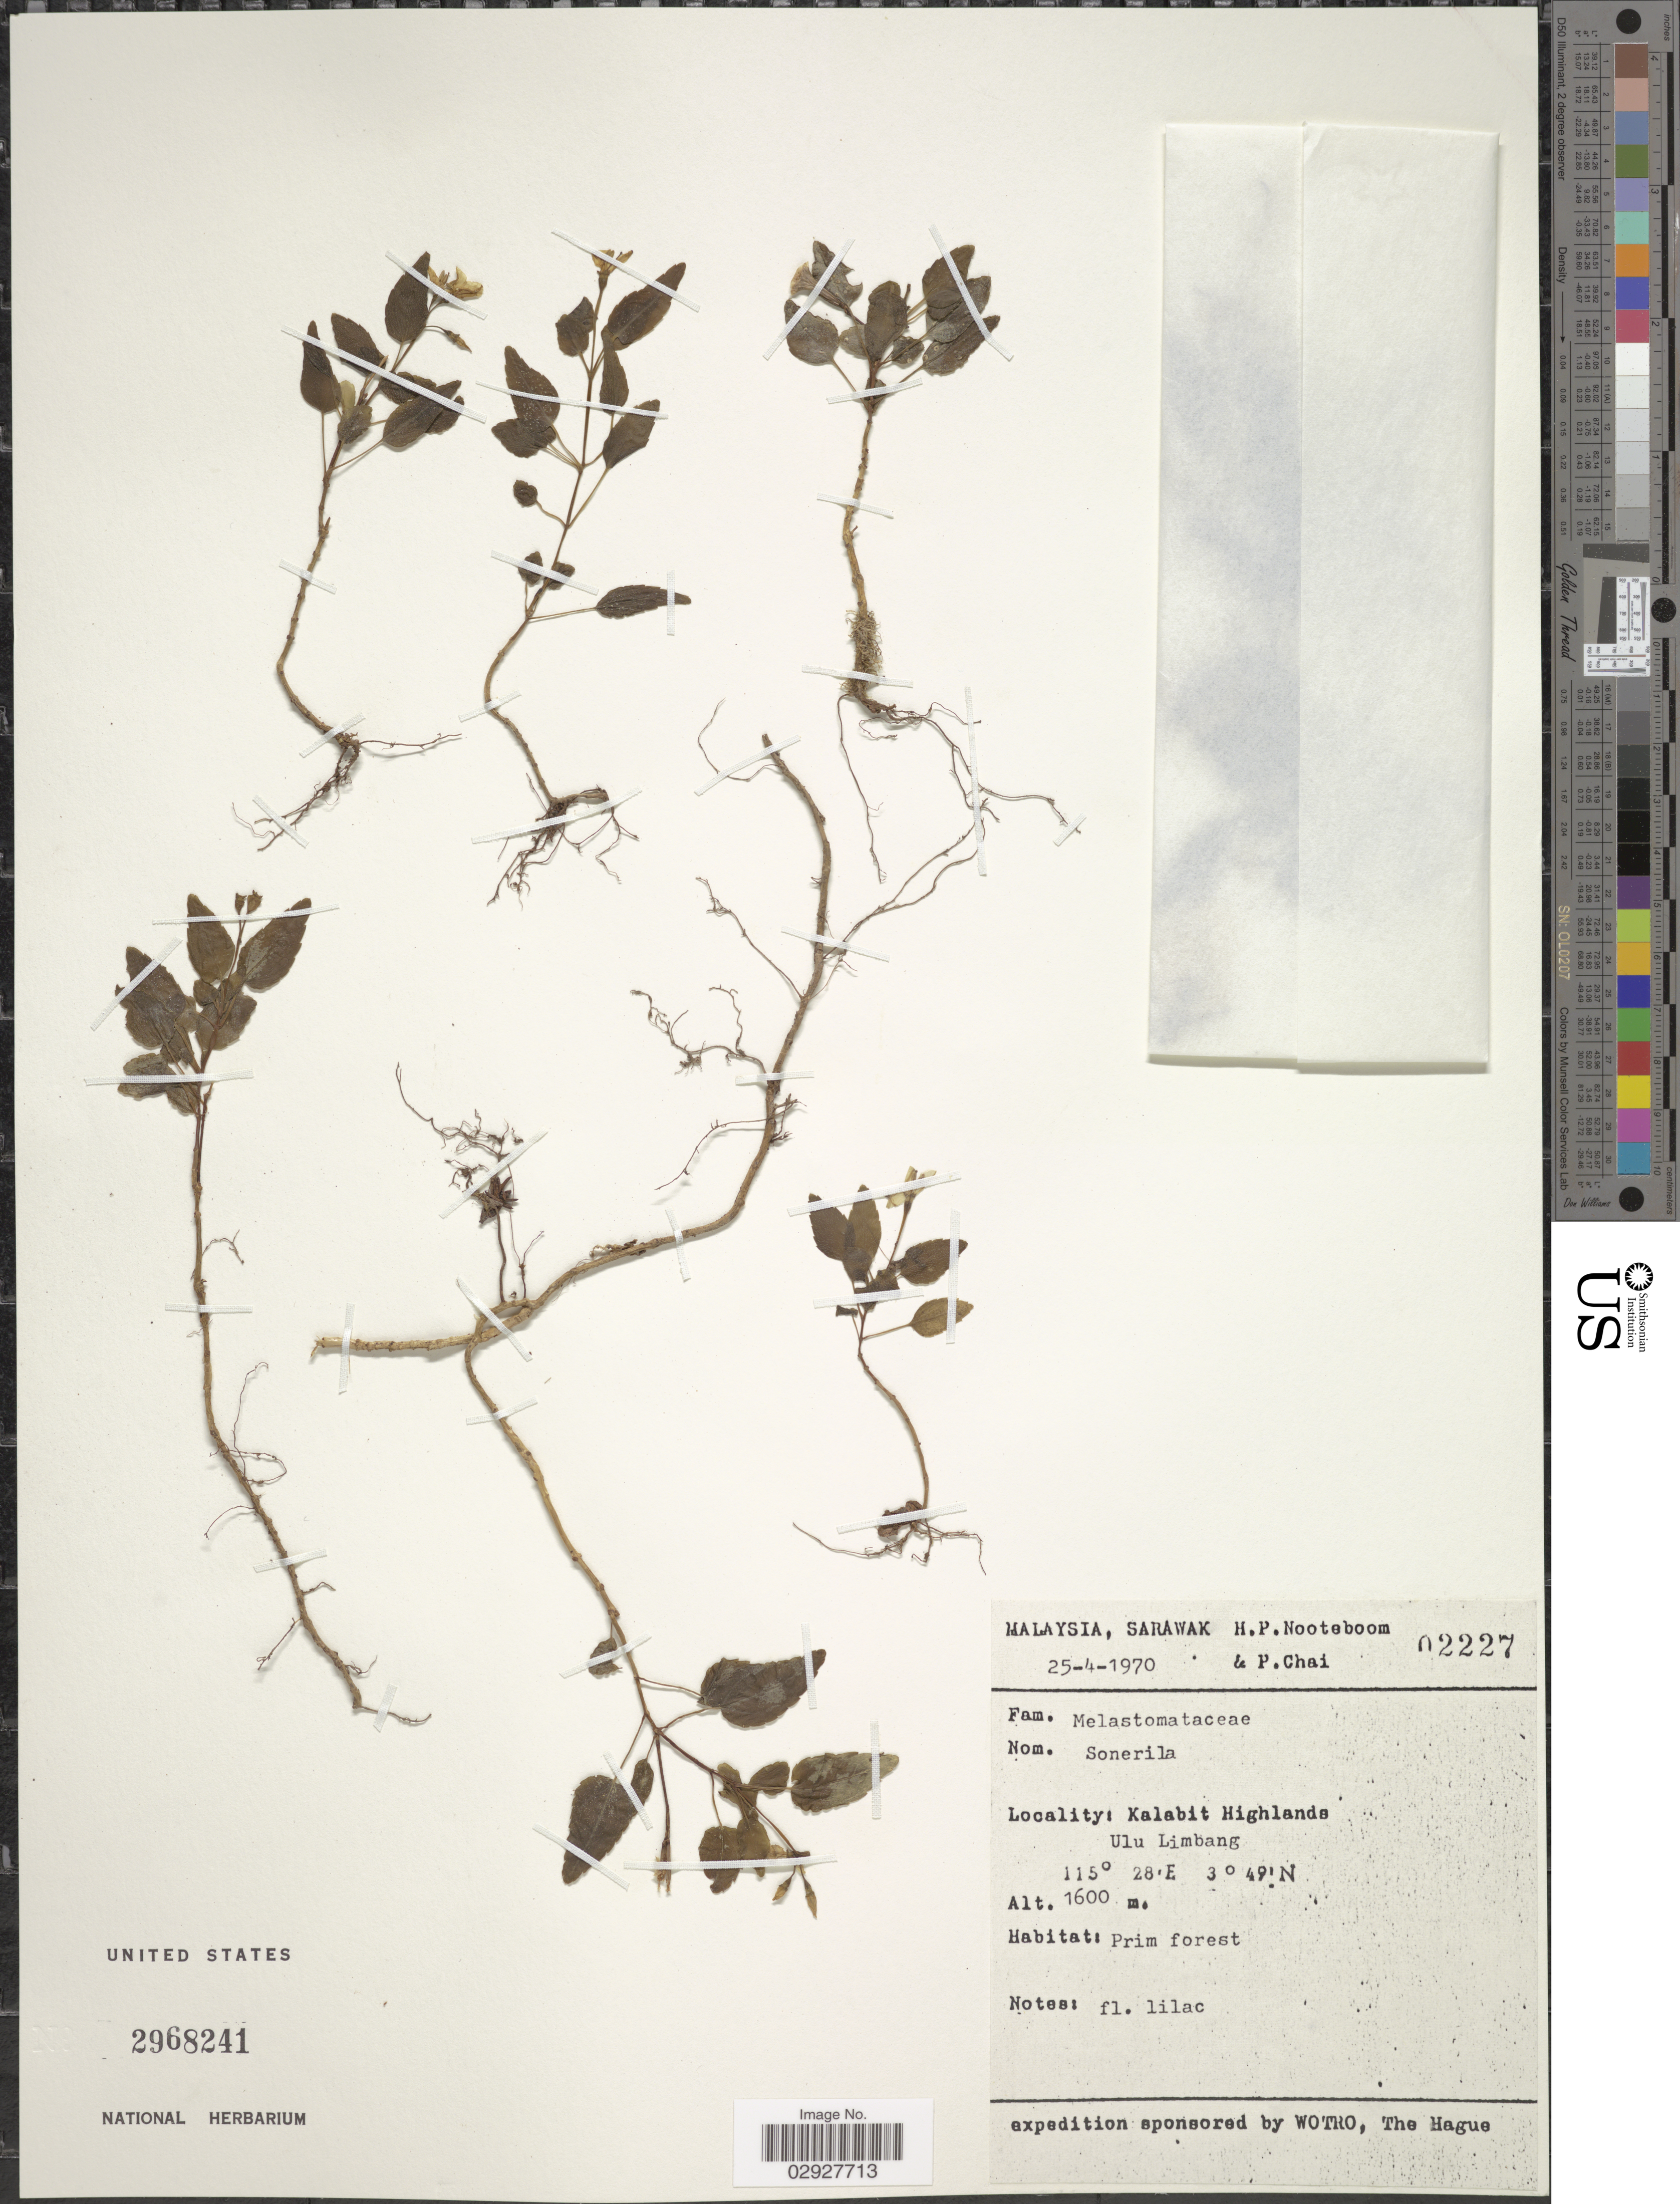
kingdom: Plantae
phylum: Tracheophyta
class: Magnoliopsida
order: Myrtales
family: Melastomataceae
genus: Sonerila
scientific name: Sonerila sp.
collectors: H. P. Nooteboom & P. Chai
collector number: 02227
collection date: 1970-04-25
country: Malaysia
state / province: Sarawak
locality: Kalabit Highlands. Ulu Limbang.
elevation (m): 1600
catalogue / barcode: US 2968241